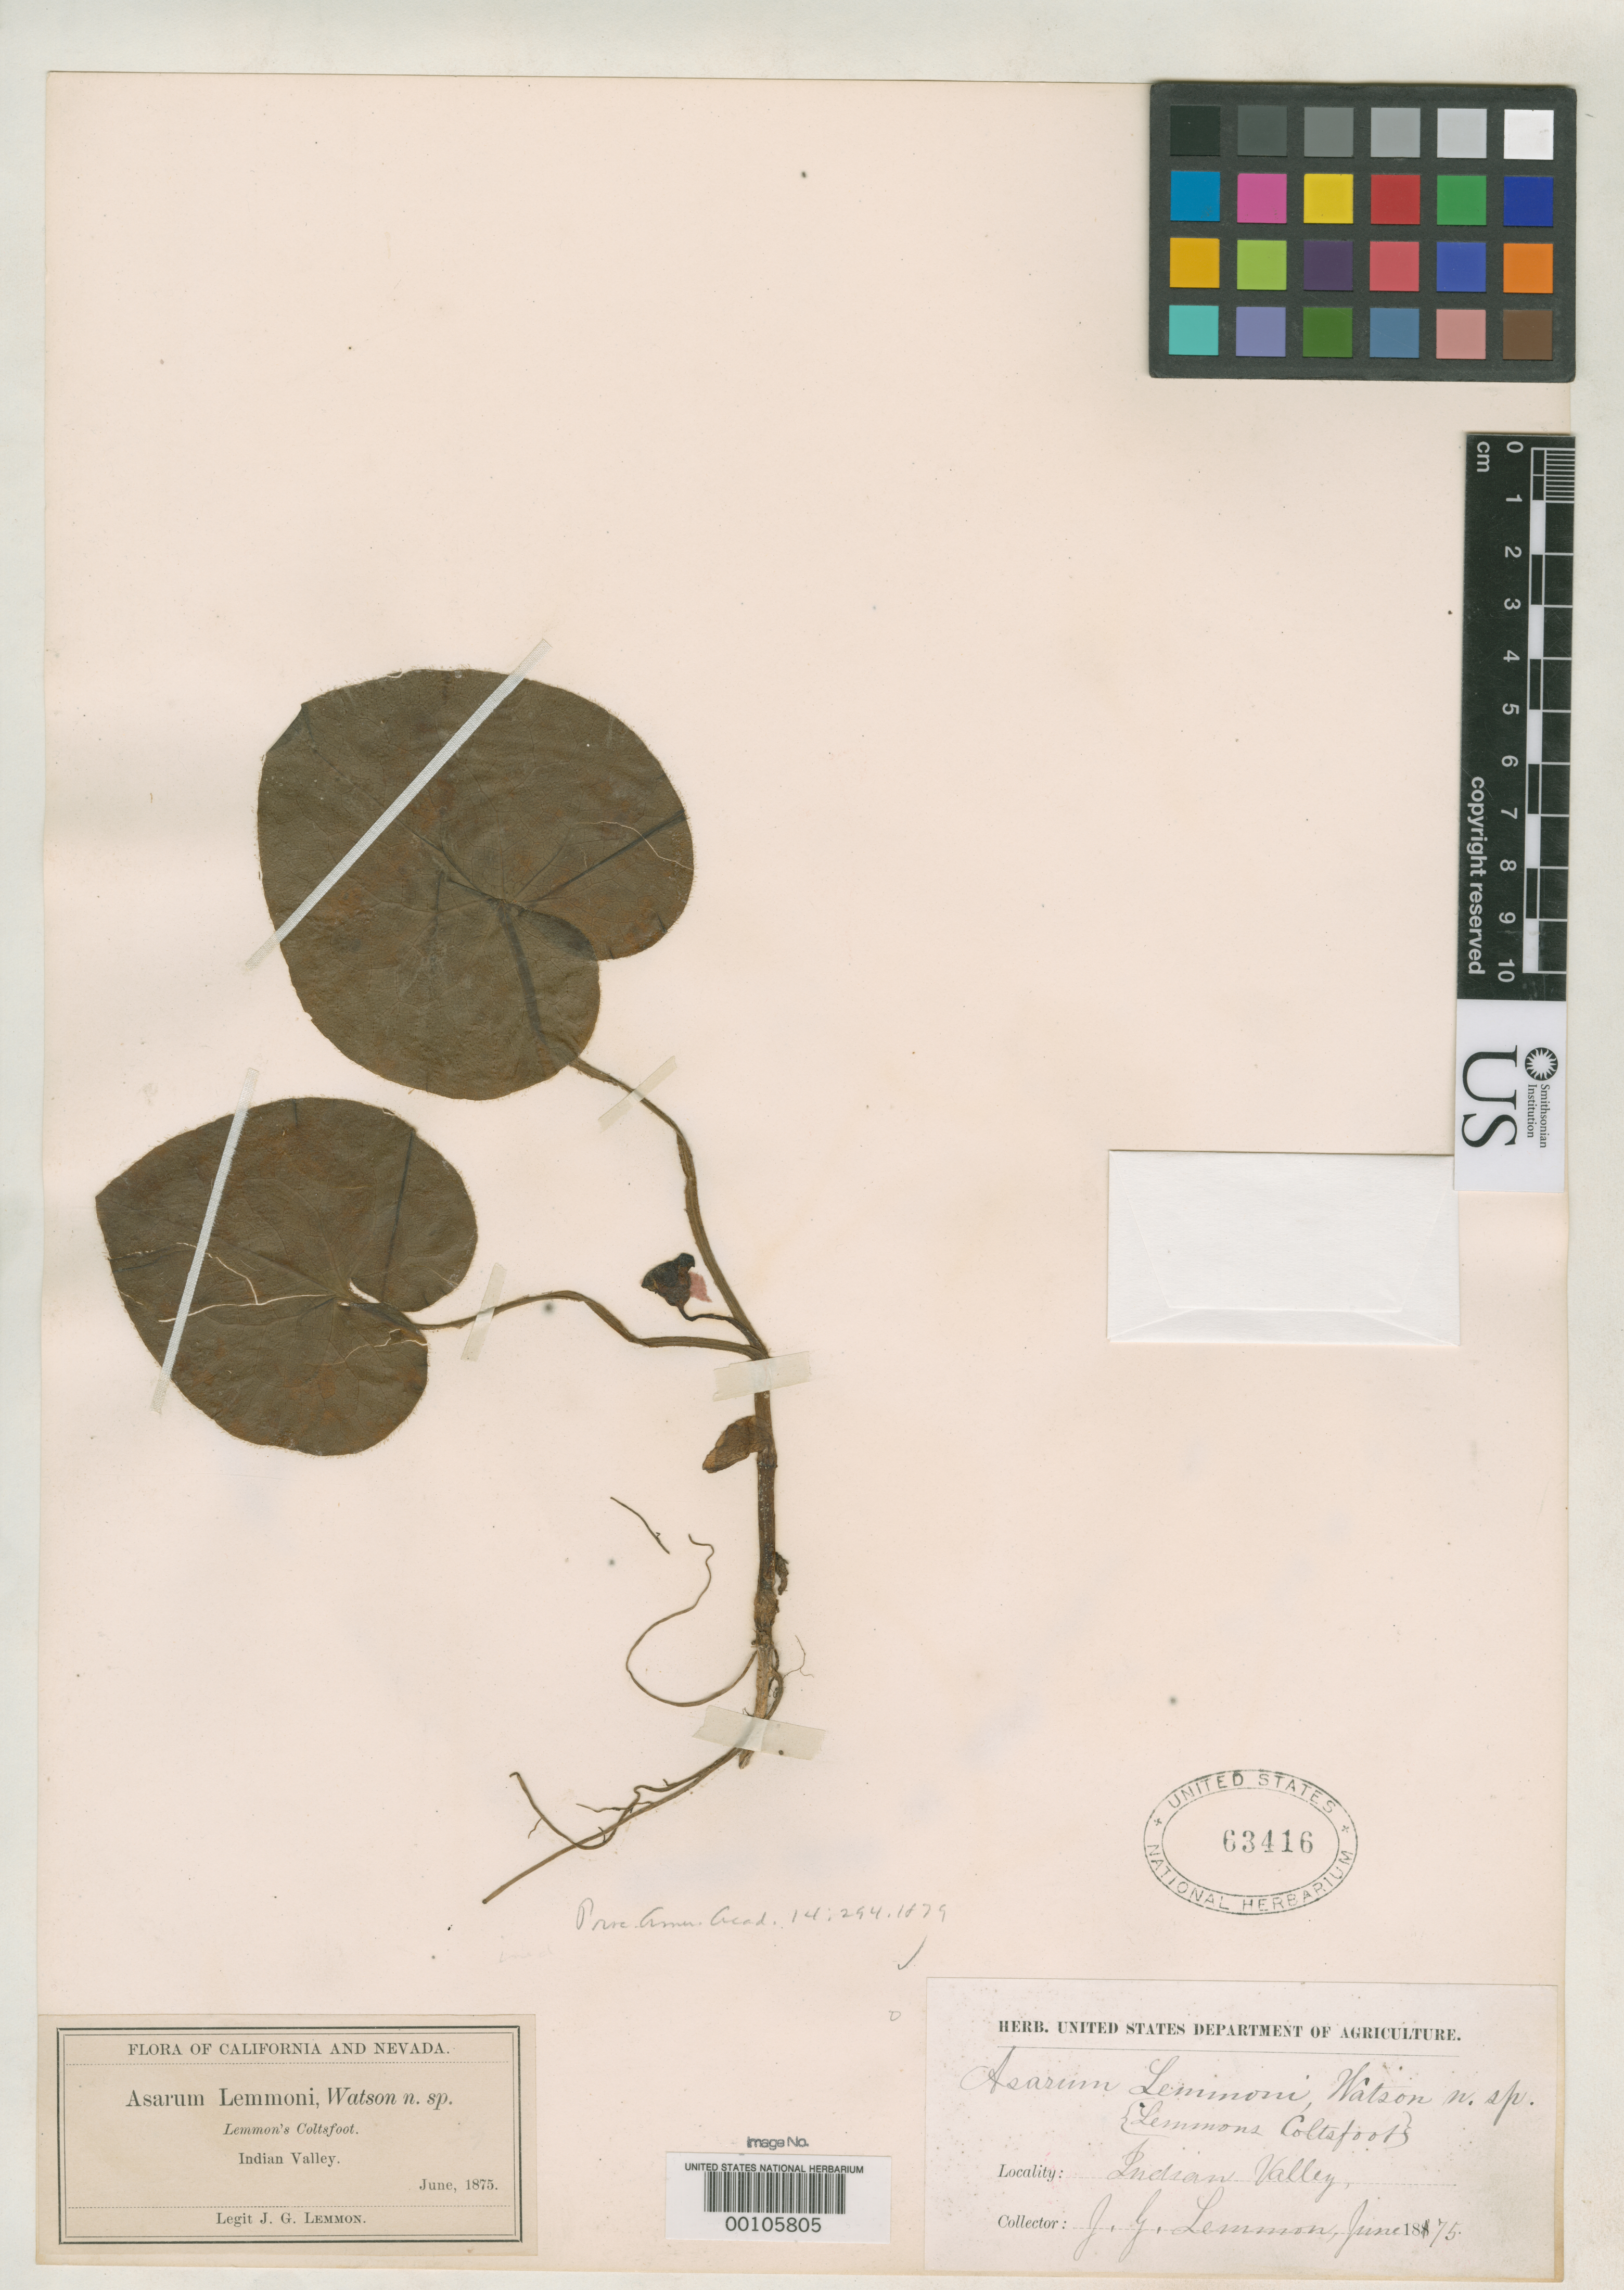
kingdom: Plantae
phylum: Tracheophyta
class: Magnoliopsida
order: Piperales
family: Aristolochiaceae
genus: Asarum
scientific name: Asarum lemmonii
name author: S. Watson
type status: Syntype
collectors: J. G. Lemmon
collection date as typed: Jun 1875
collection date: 1875-06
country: United States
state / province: California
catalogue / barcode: US 63416